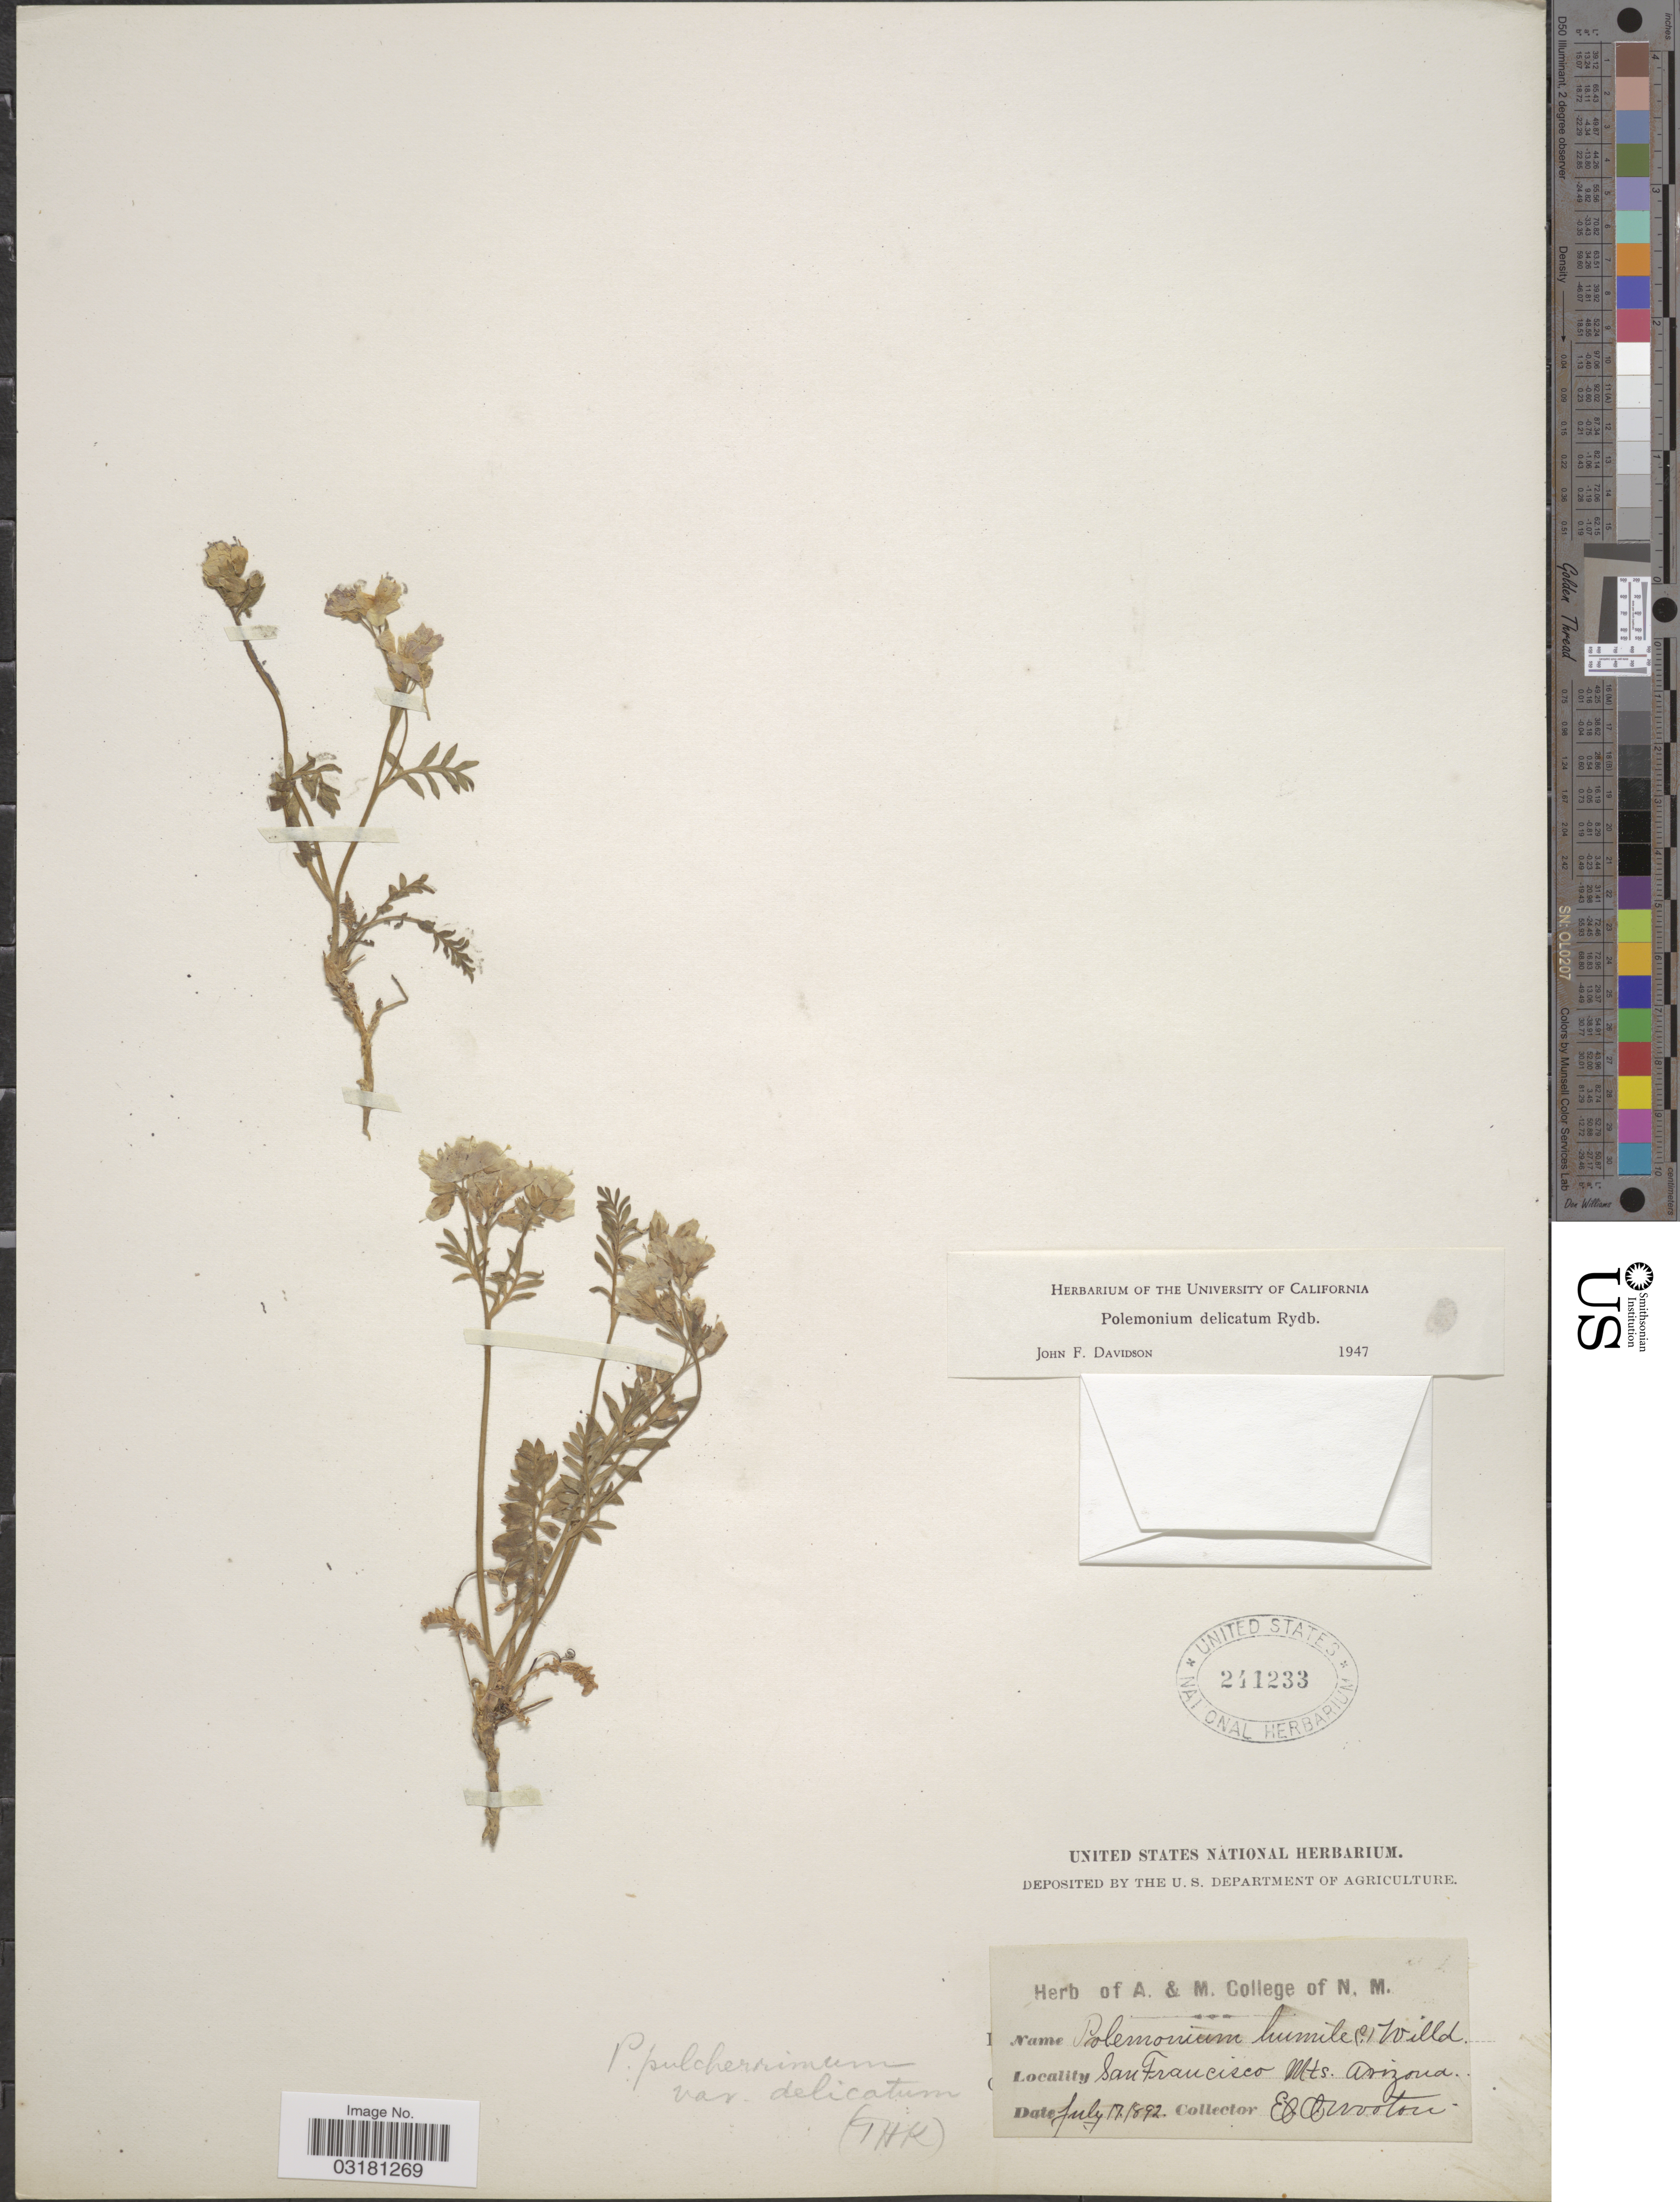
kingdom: Plantae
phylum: Tracheophyta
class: Magnoliopsida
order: Ericales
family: Polemoniaceae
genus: Polemonium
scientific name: Polemonium delicatum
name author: Rydb.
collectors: E. O. Wooton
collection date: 1892-07-17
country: United States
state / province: Arizona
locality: San Francisco Mts.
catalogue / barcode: US 241233